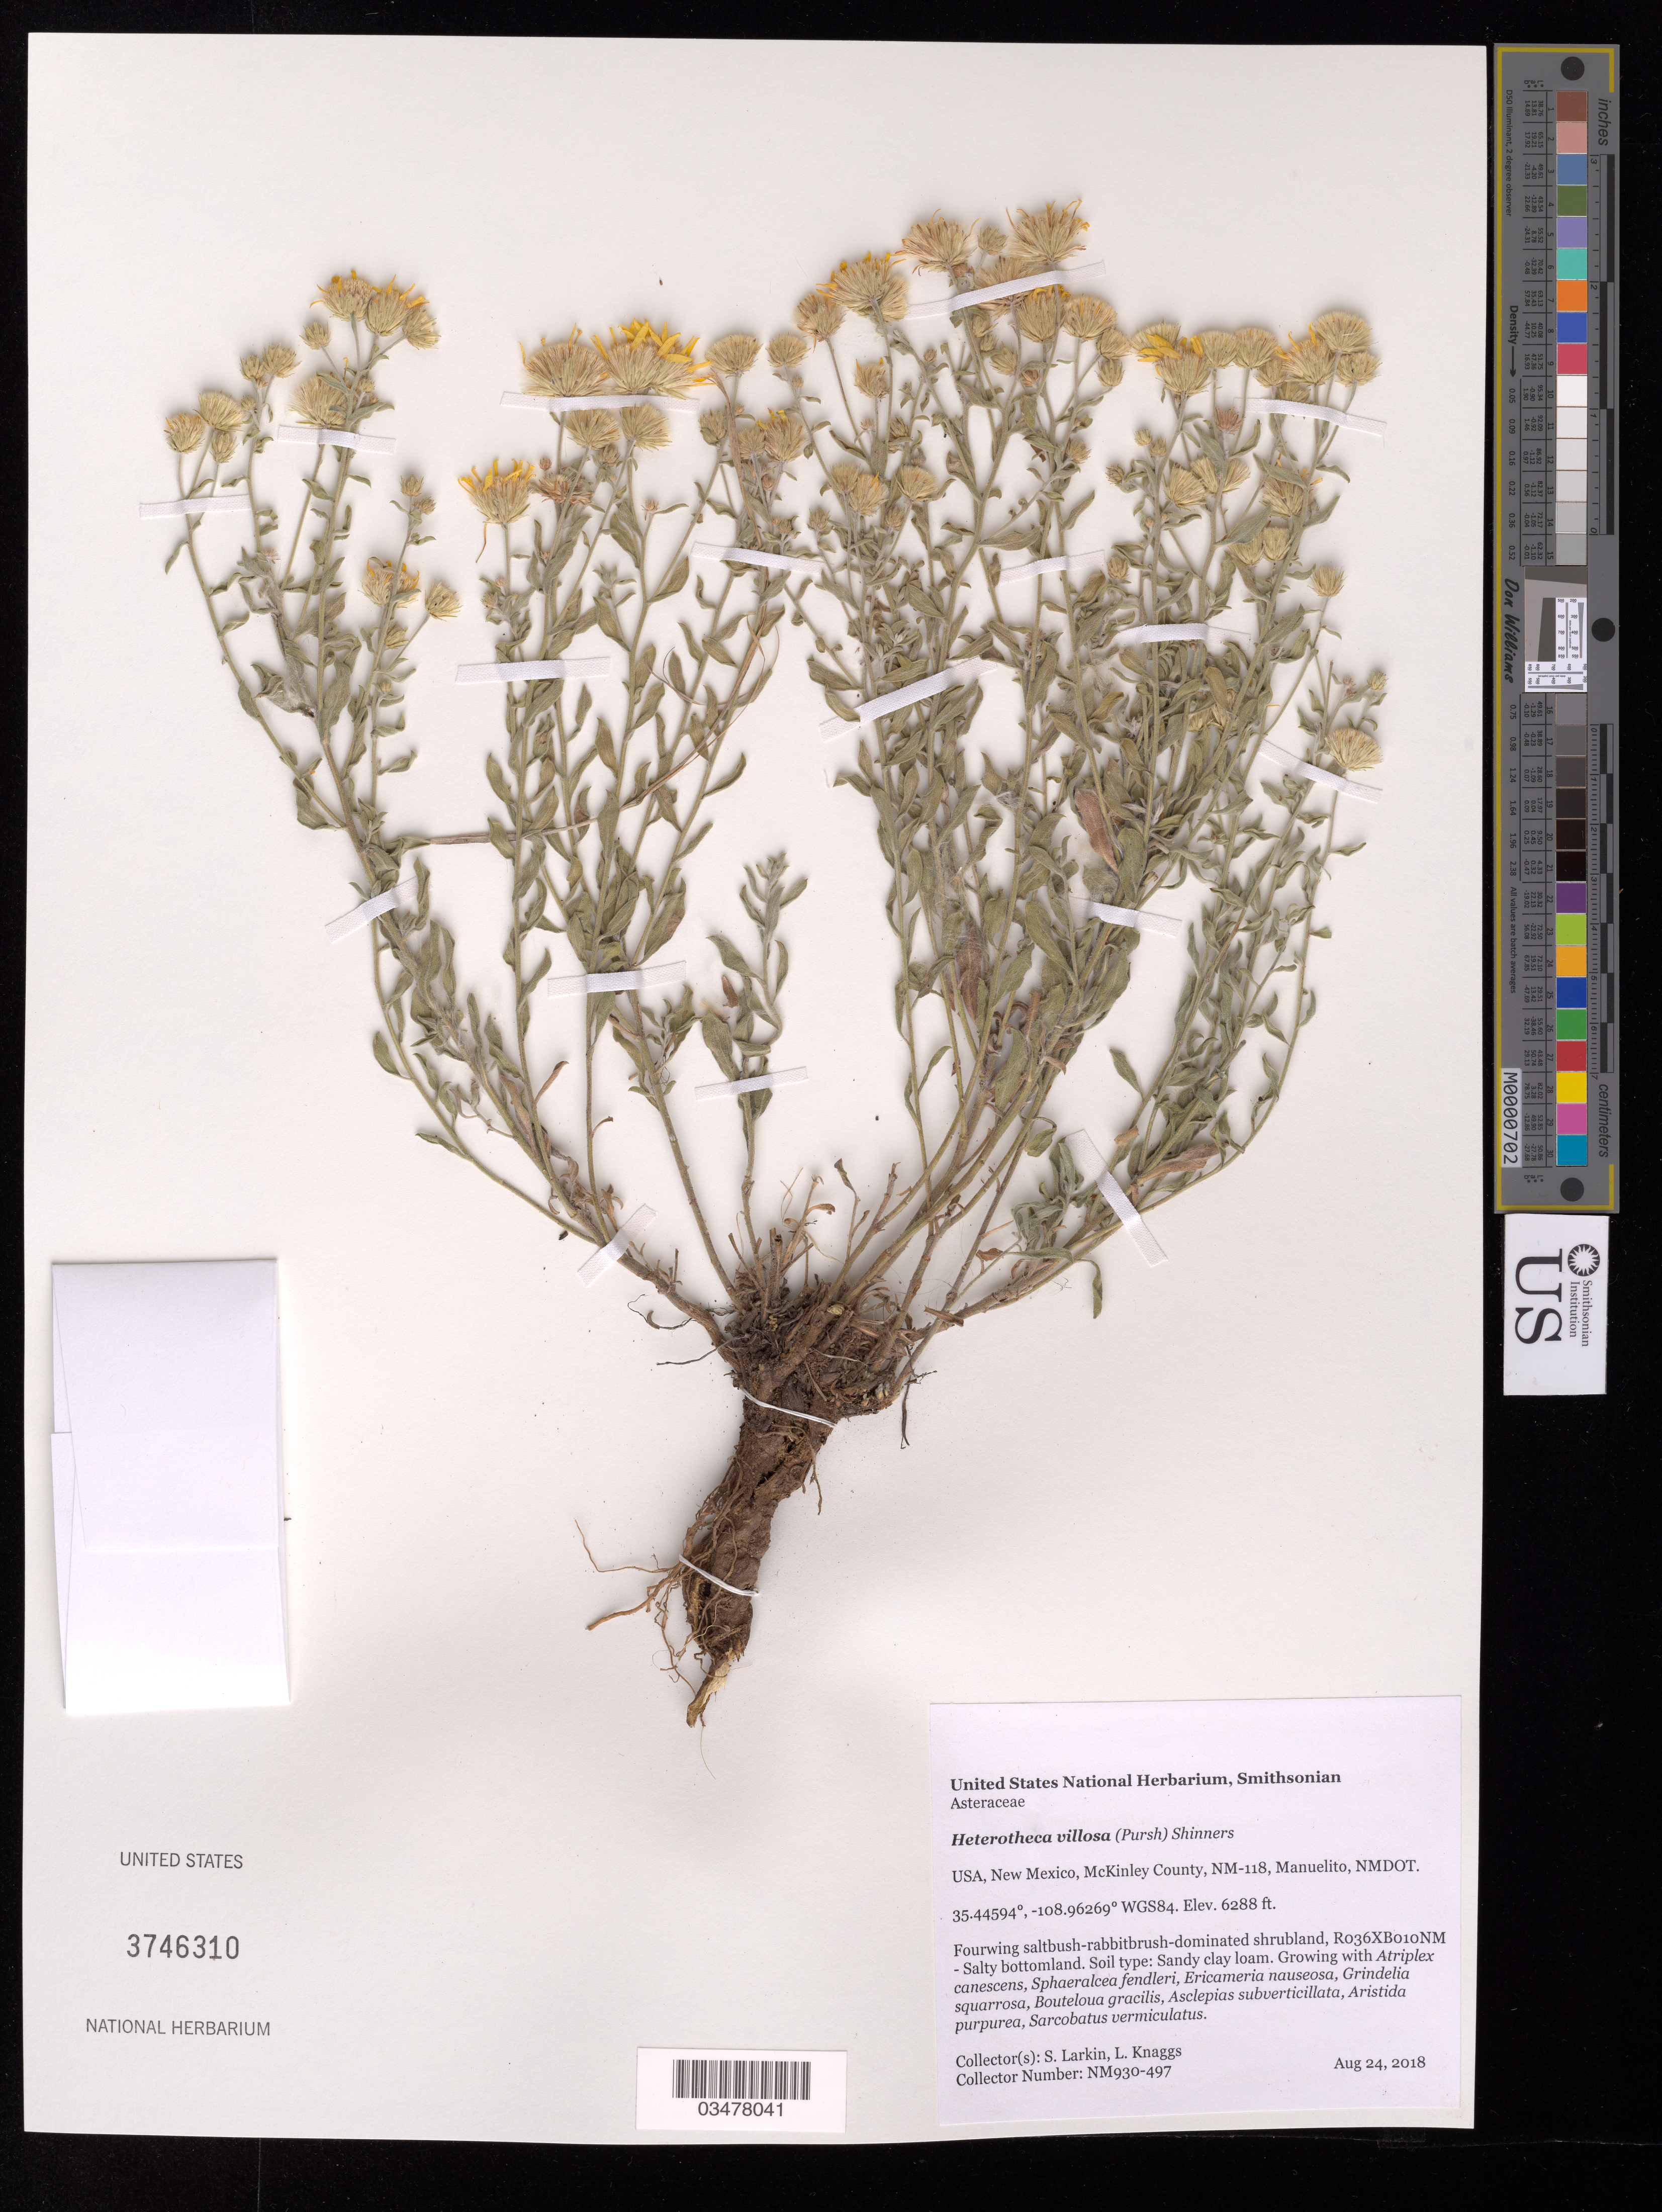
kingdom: Plantae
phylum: Tracheophyta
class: Magnoliopsida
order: Asterales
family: Asteraceae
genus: Heterotheca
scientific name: Heterotheca villosa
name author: (Pursh) Shinners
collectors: S. Larkin & L. Knaggs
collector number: NM930-497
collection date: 2018-08-24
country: United States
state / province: New Mexico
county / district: McKinley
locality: NM-118, Manuelito, NMDOT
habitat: R036XB010NM - Salty bottomland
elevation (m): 1917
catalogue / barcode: US 3746310